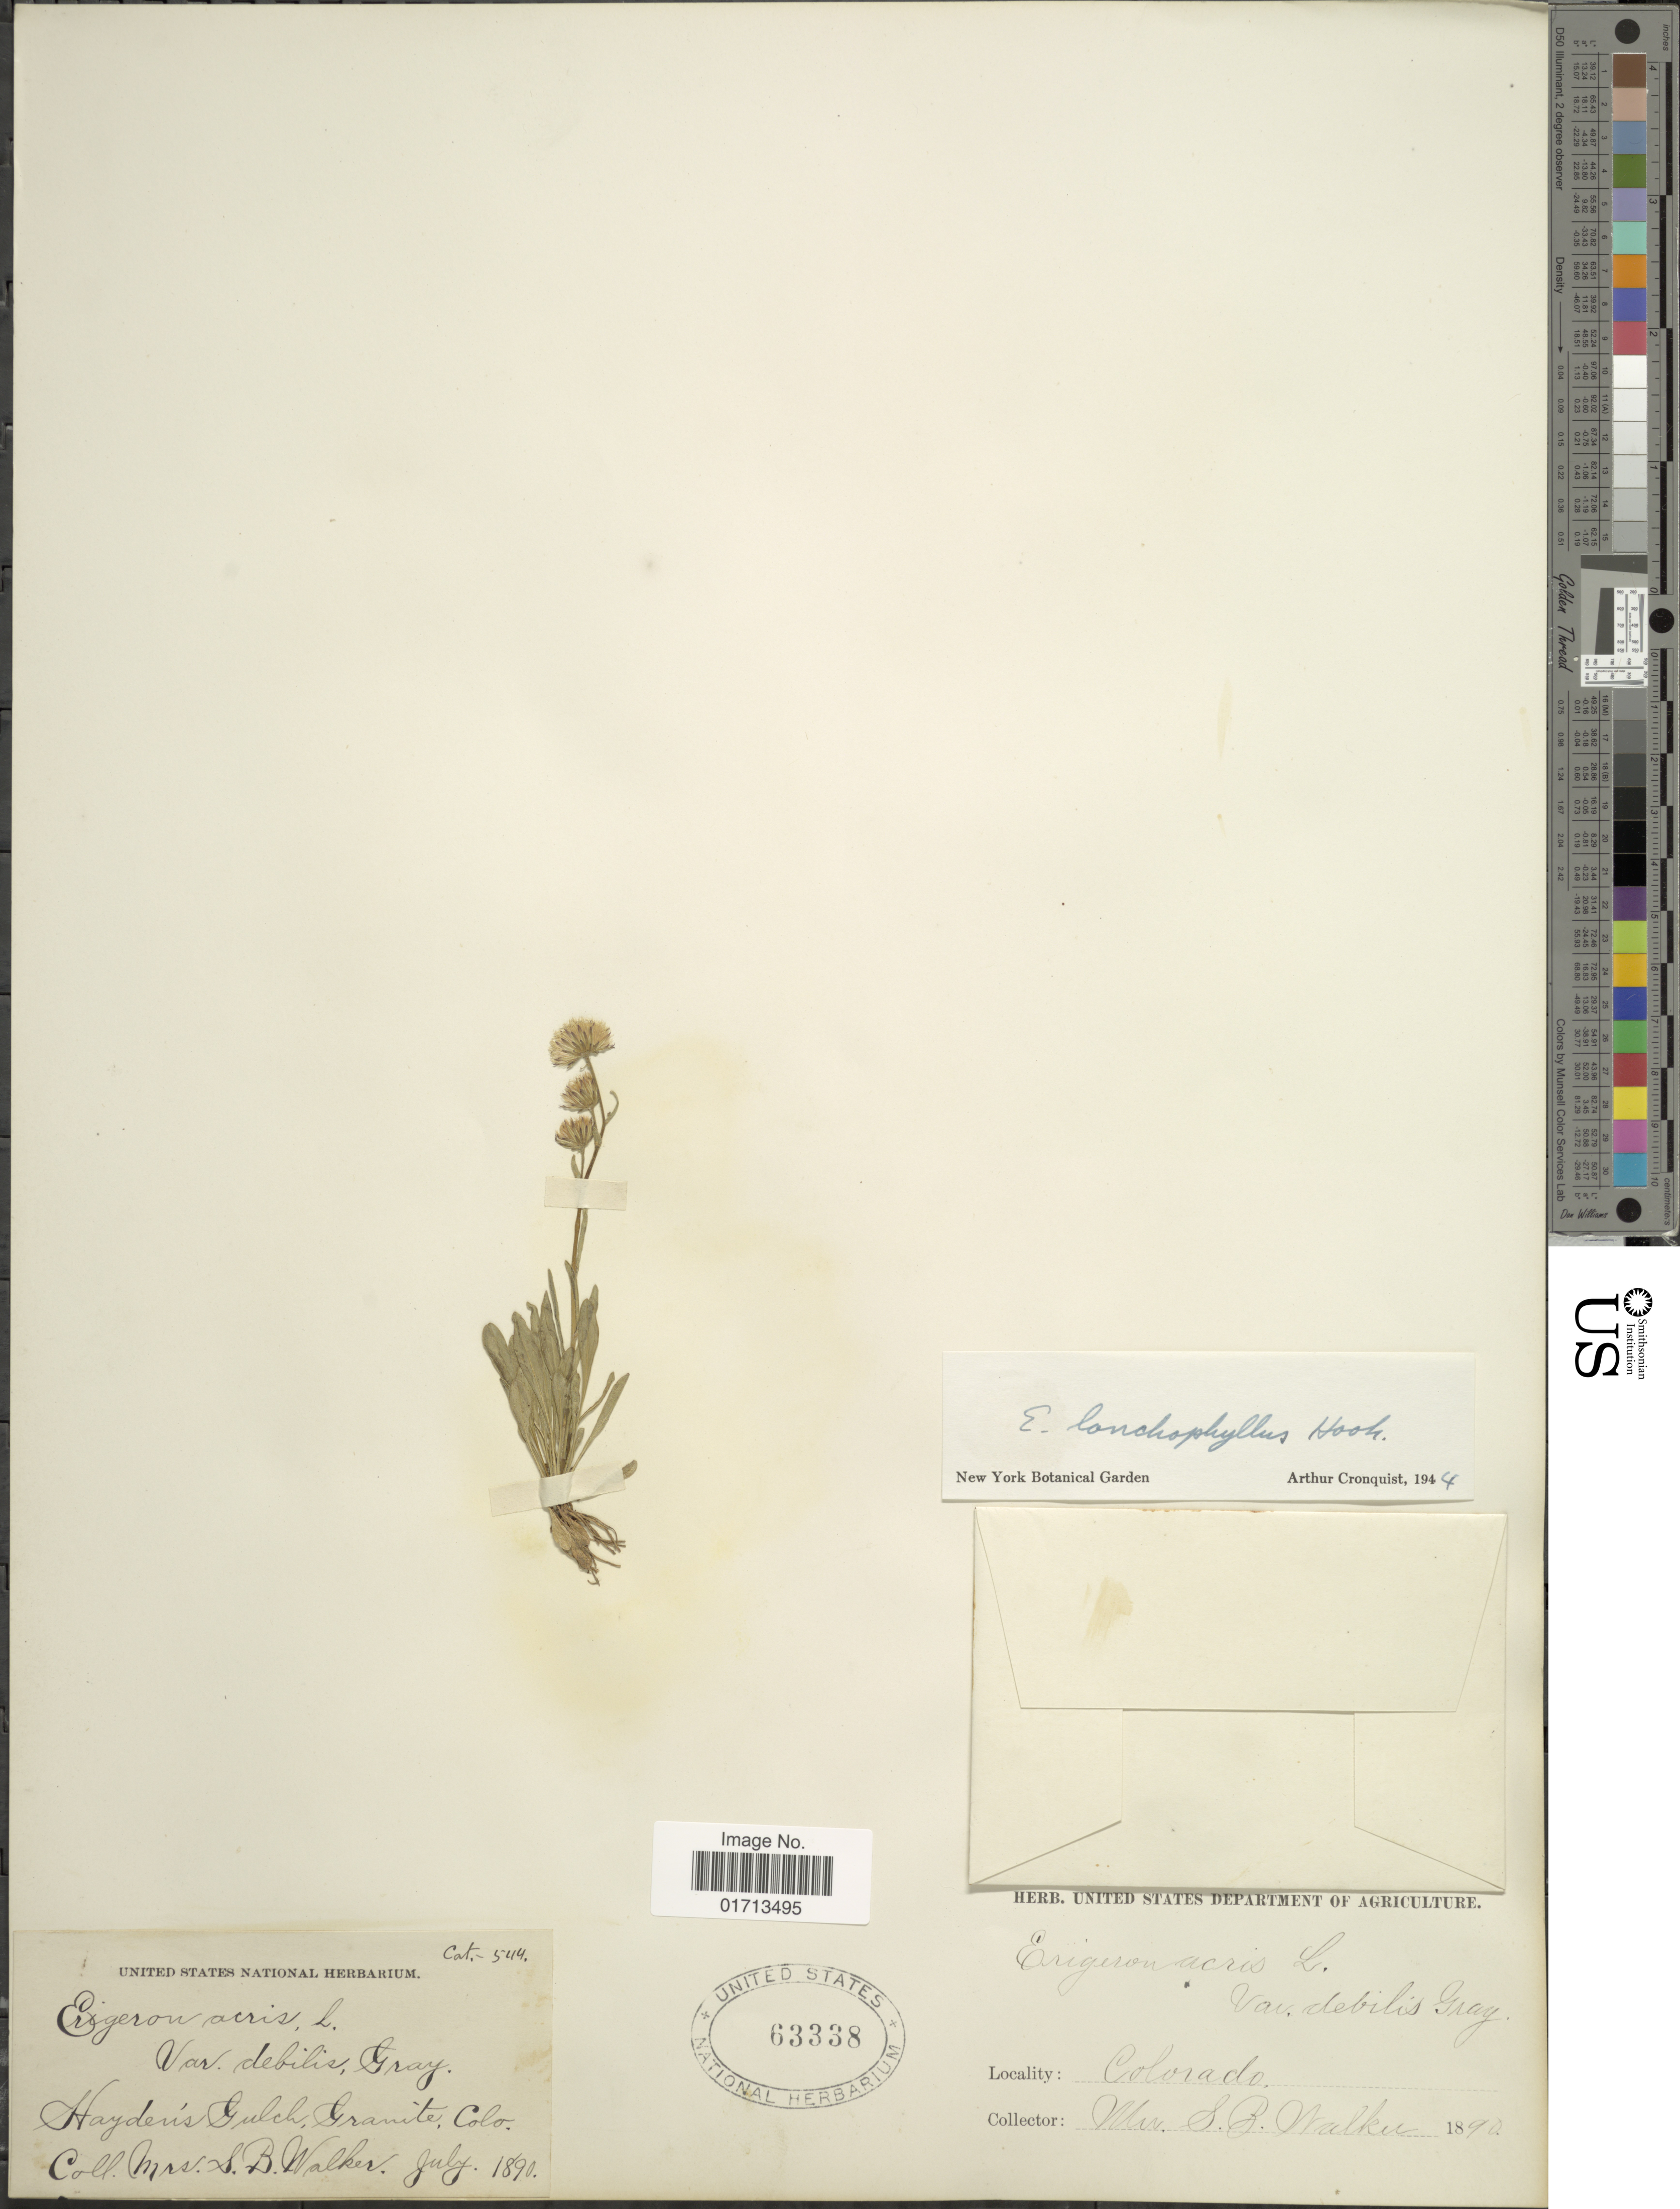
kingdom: Plantae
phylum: Tracheophyta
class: Magnoliopsida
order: Asterales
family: Asteraceae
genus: Erigeron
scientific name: Erigeron lonchophyllus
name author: Hook.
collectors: S. Walker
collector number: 544?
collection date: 1890-07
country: United States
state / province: Colorado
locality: Hayden's Gulch, Granite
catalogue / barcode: US 63338